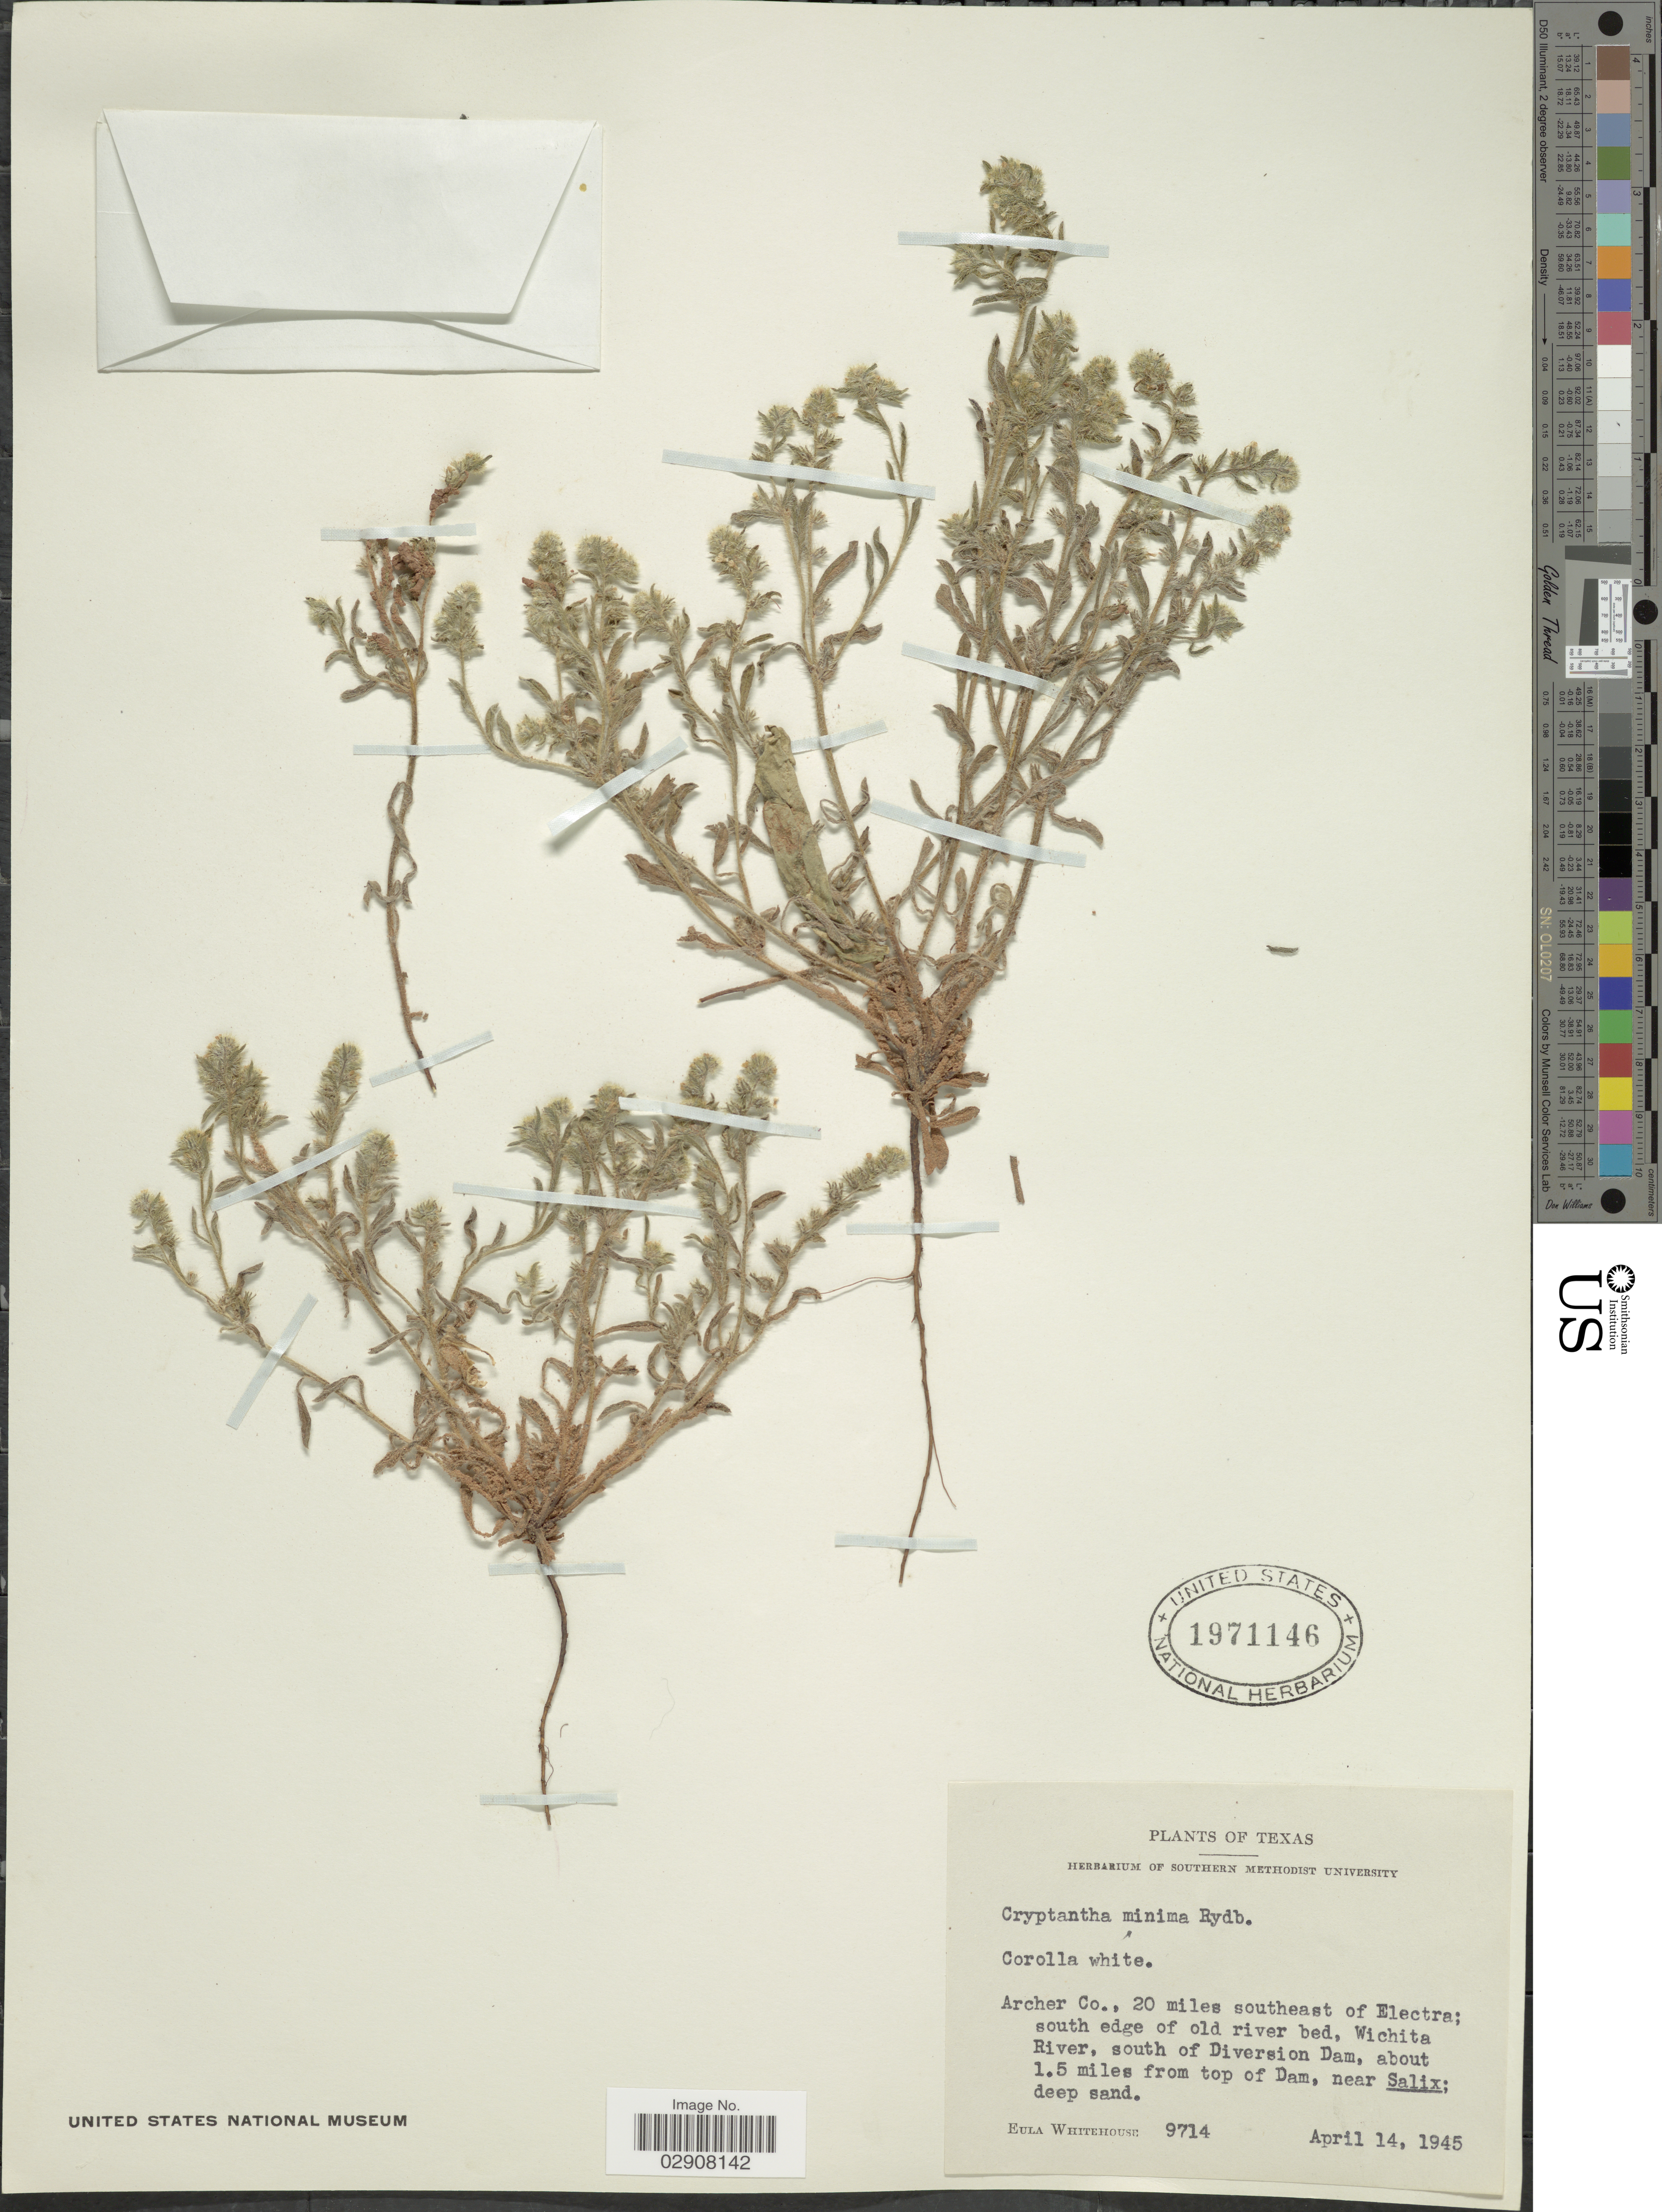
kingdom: Plantae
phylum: Tracheophyta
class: Magnoliopsida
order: Boraginales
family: Boraginaceae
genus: Cryptantha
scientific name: Cryptantha minima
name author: Rydb.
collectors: E. Whitehouse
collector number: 9714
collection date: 1945-04-14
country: United States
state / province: Texas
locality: Archer Co., 20 miles southeast of Electra; south edge of old river bed, Wichita River, south of Diversion Dam, about 1.5 miles from top of Dam.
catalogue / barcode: US 1971146